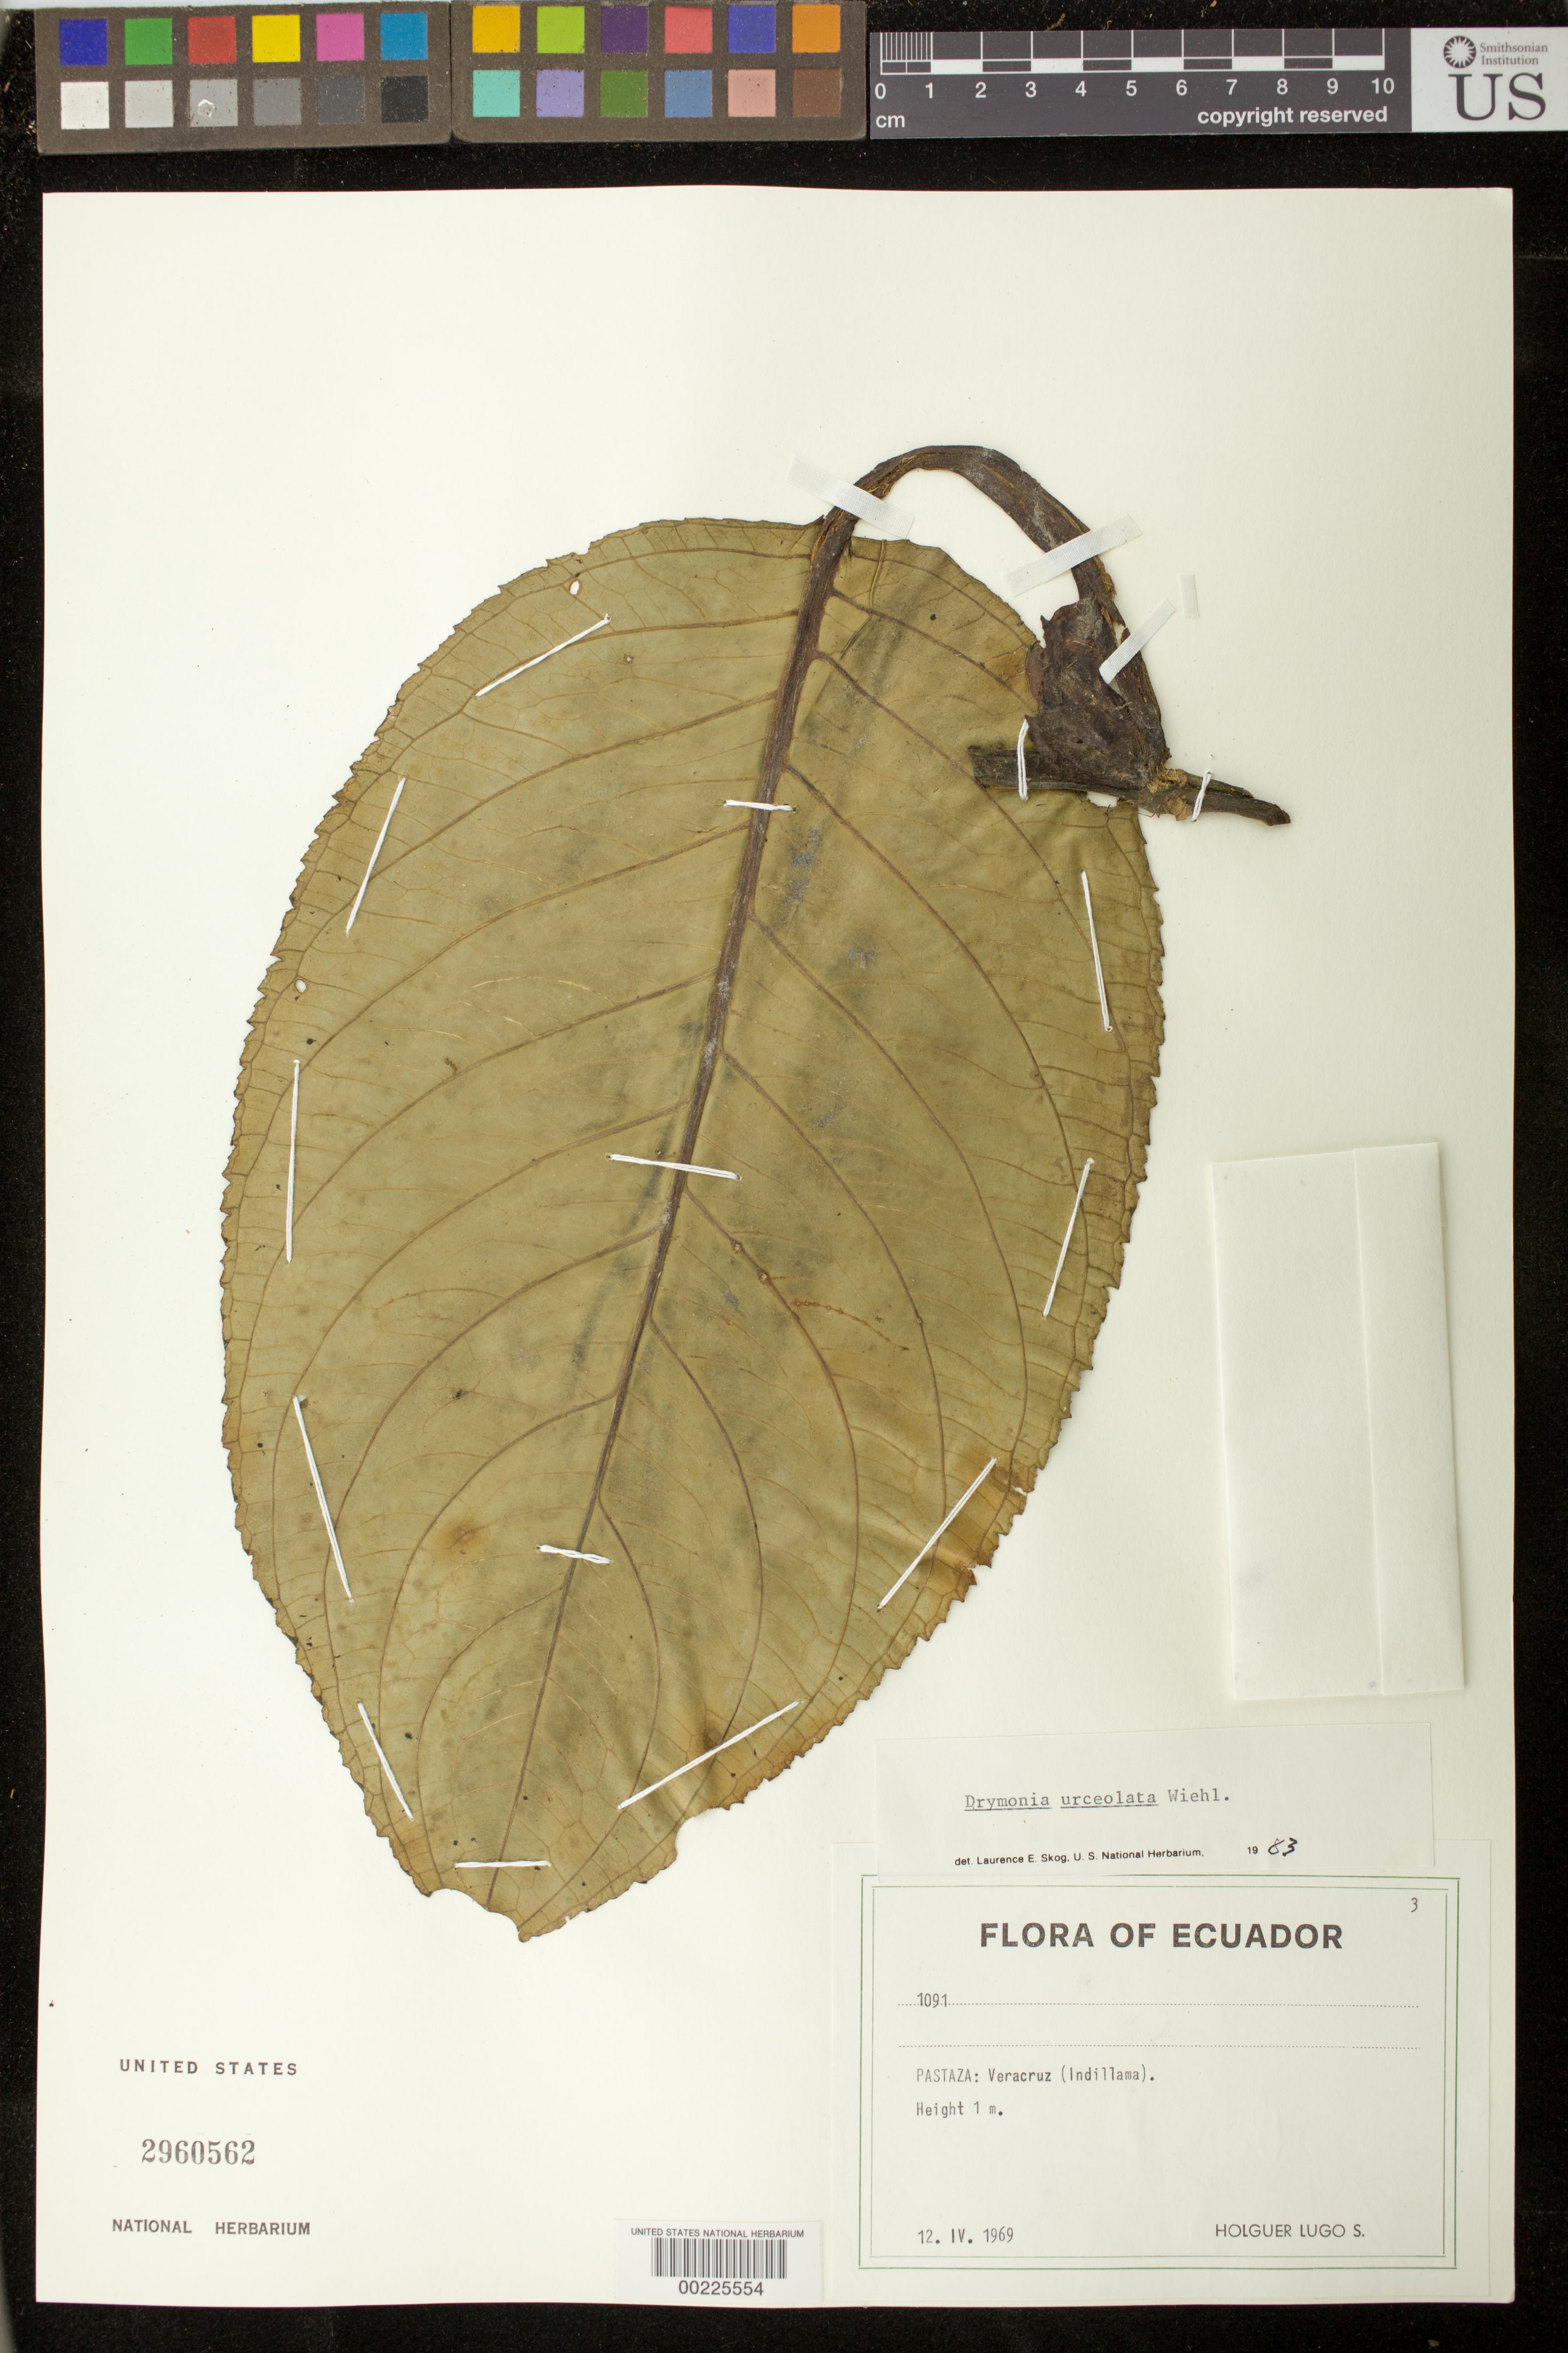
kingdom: Plantae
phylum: Tracheophyta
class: Magnoliopsida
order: Lamiales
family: Gesneriaceae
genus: Drymonia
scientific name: Drymonia urceolata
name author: Wiehler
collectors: H. Lugo S.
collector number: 1091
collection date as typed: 12 Apr 1969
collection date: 1969-04-12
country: Ecuador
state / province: Pastaza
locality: Veracruz (Indillama)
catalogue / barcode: US 2960562